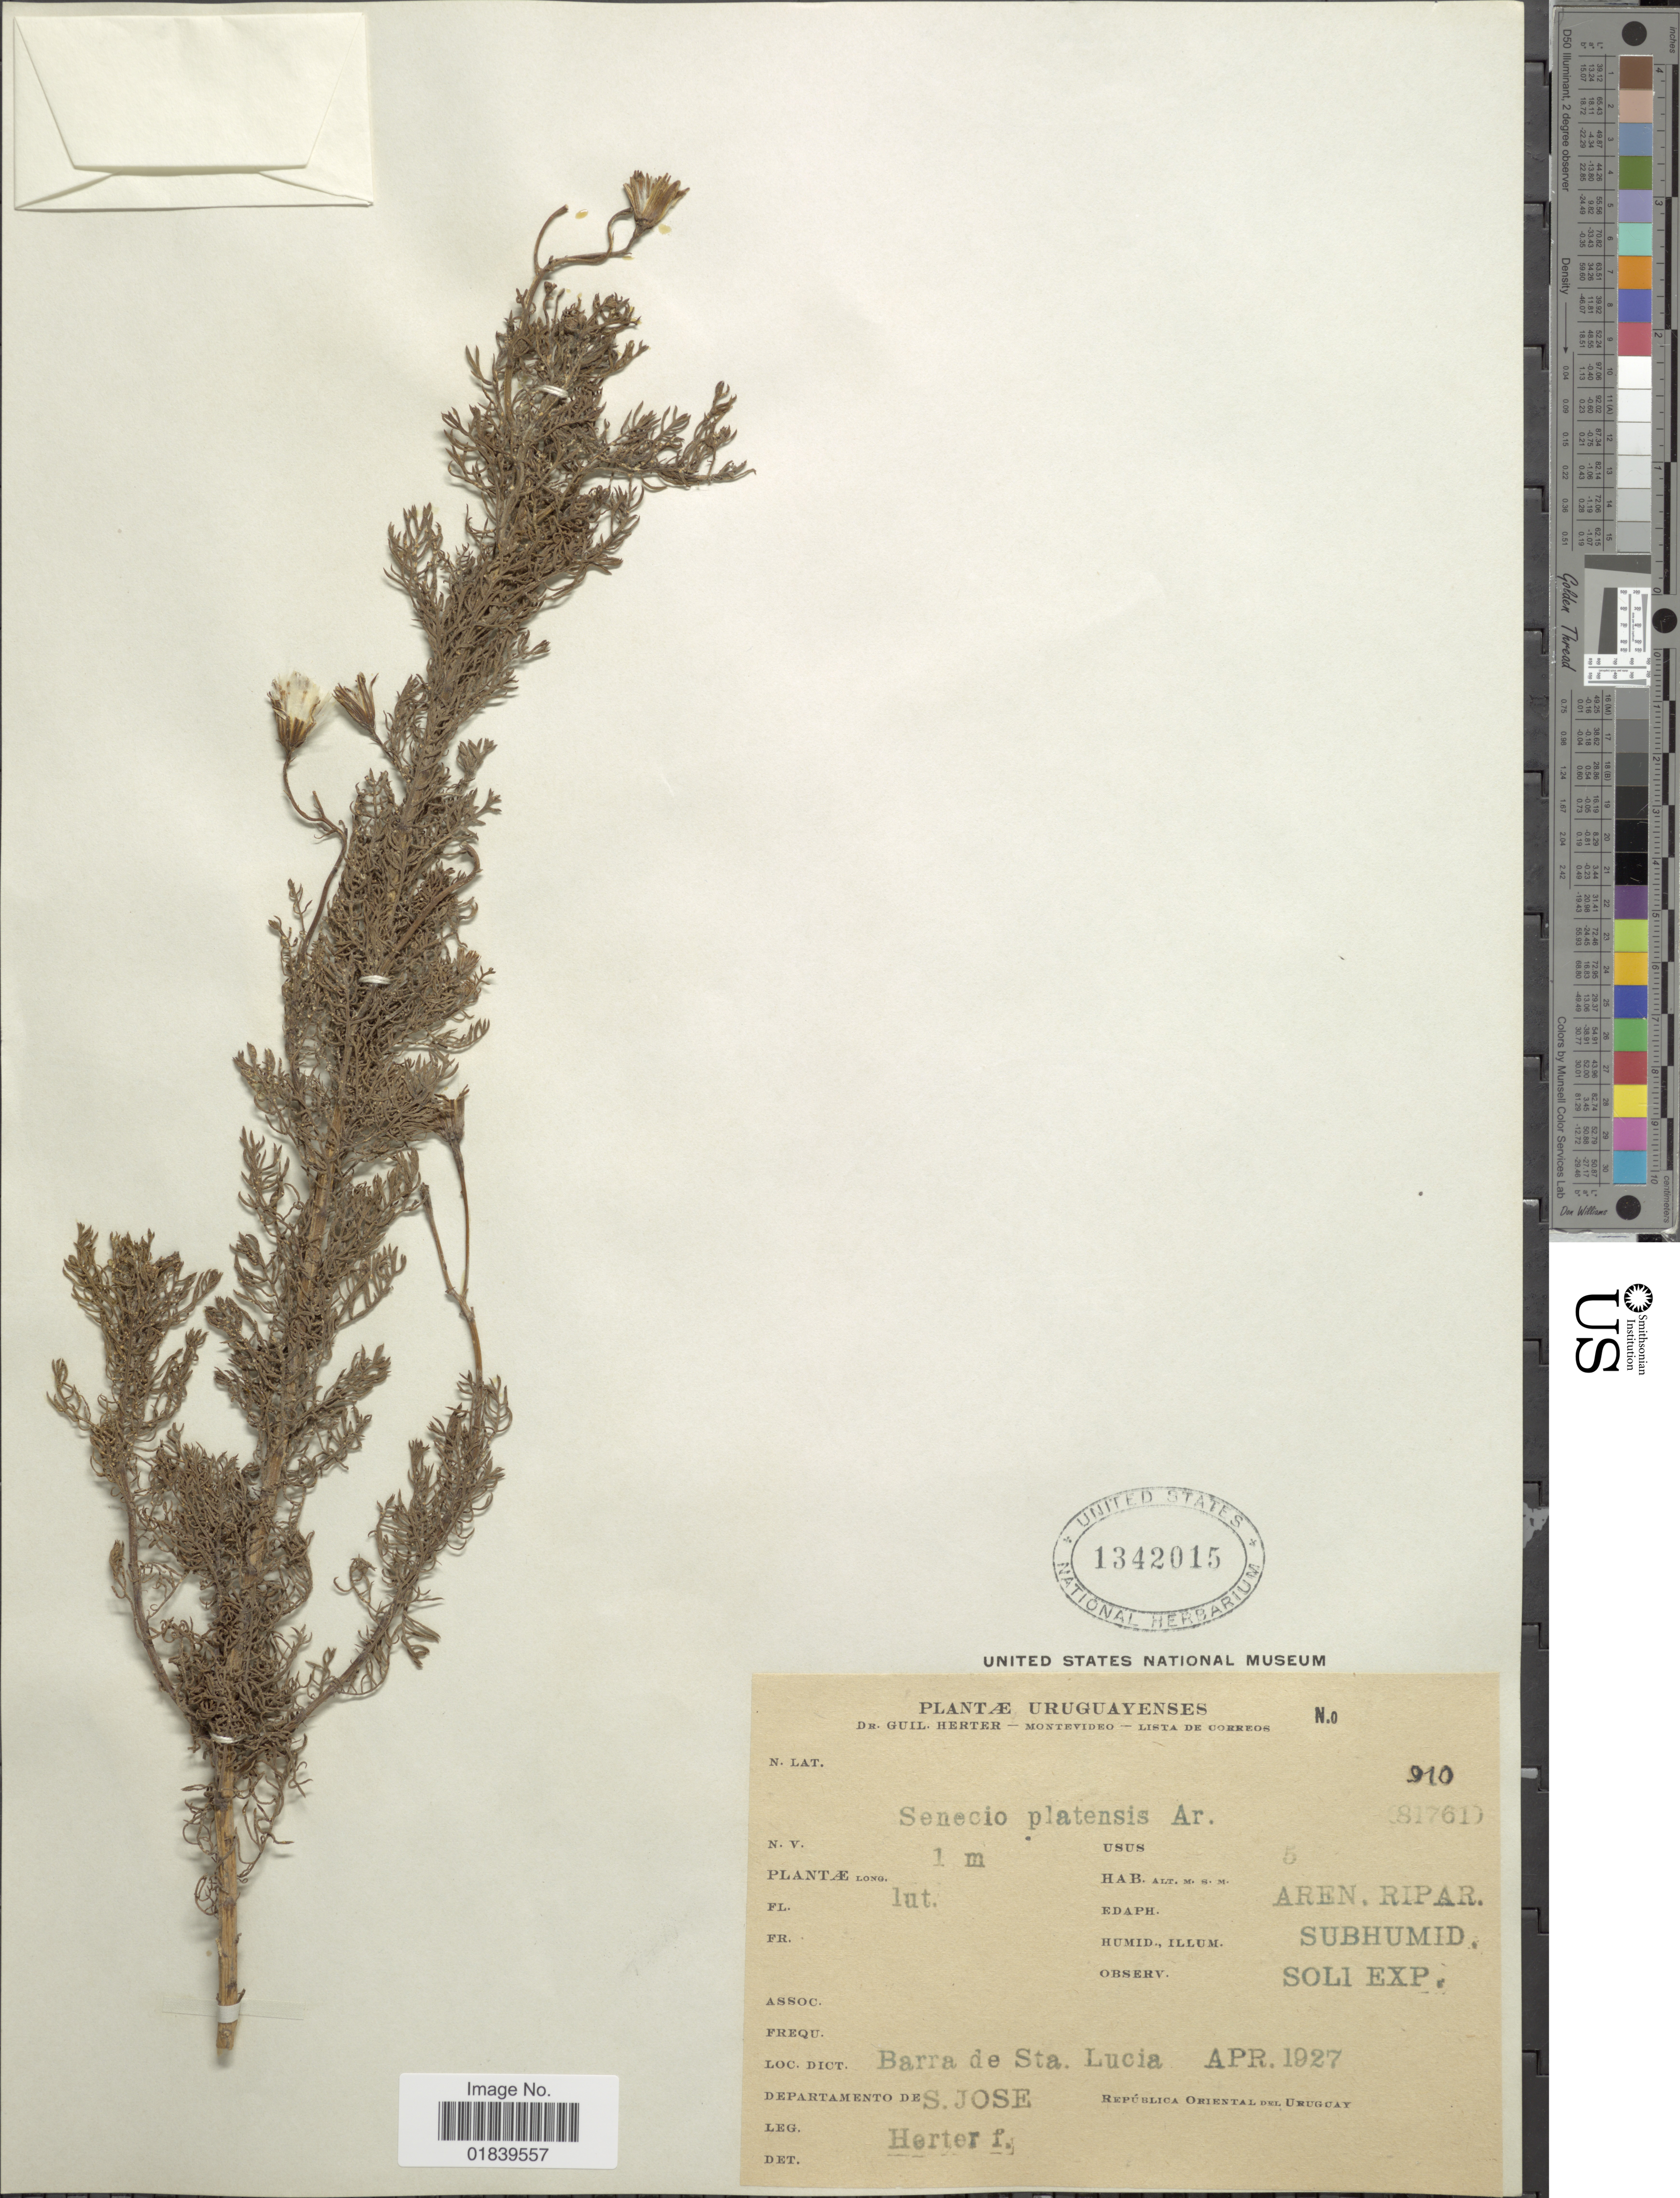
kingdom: Plantae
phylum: Tracheophyta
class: Magnoliopsida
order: Asterales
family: Asteraceae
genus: Senecio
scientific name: Senecio platensis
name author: Arechav.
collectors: W. G. Herter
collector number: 910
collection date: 1927-04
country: Uruguay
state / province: San Jose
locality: Barra de Sta. Lucia. Departamento de S. Jose.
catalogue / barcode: US 1342015